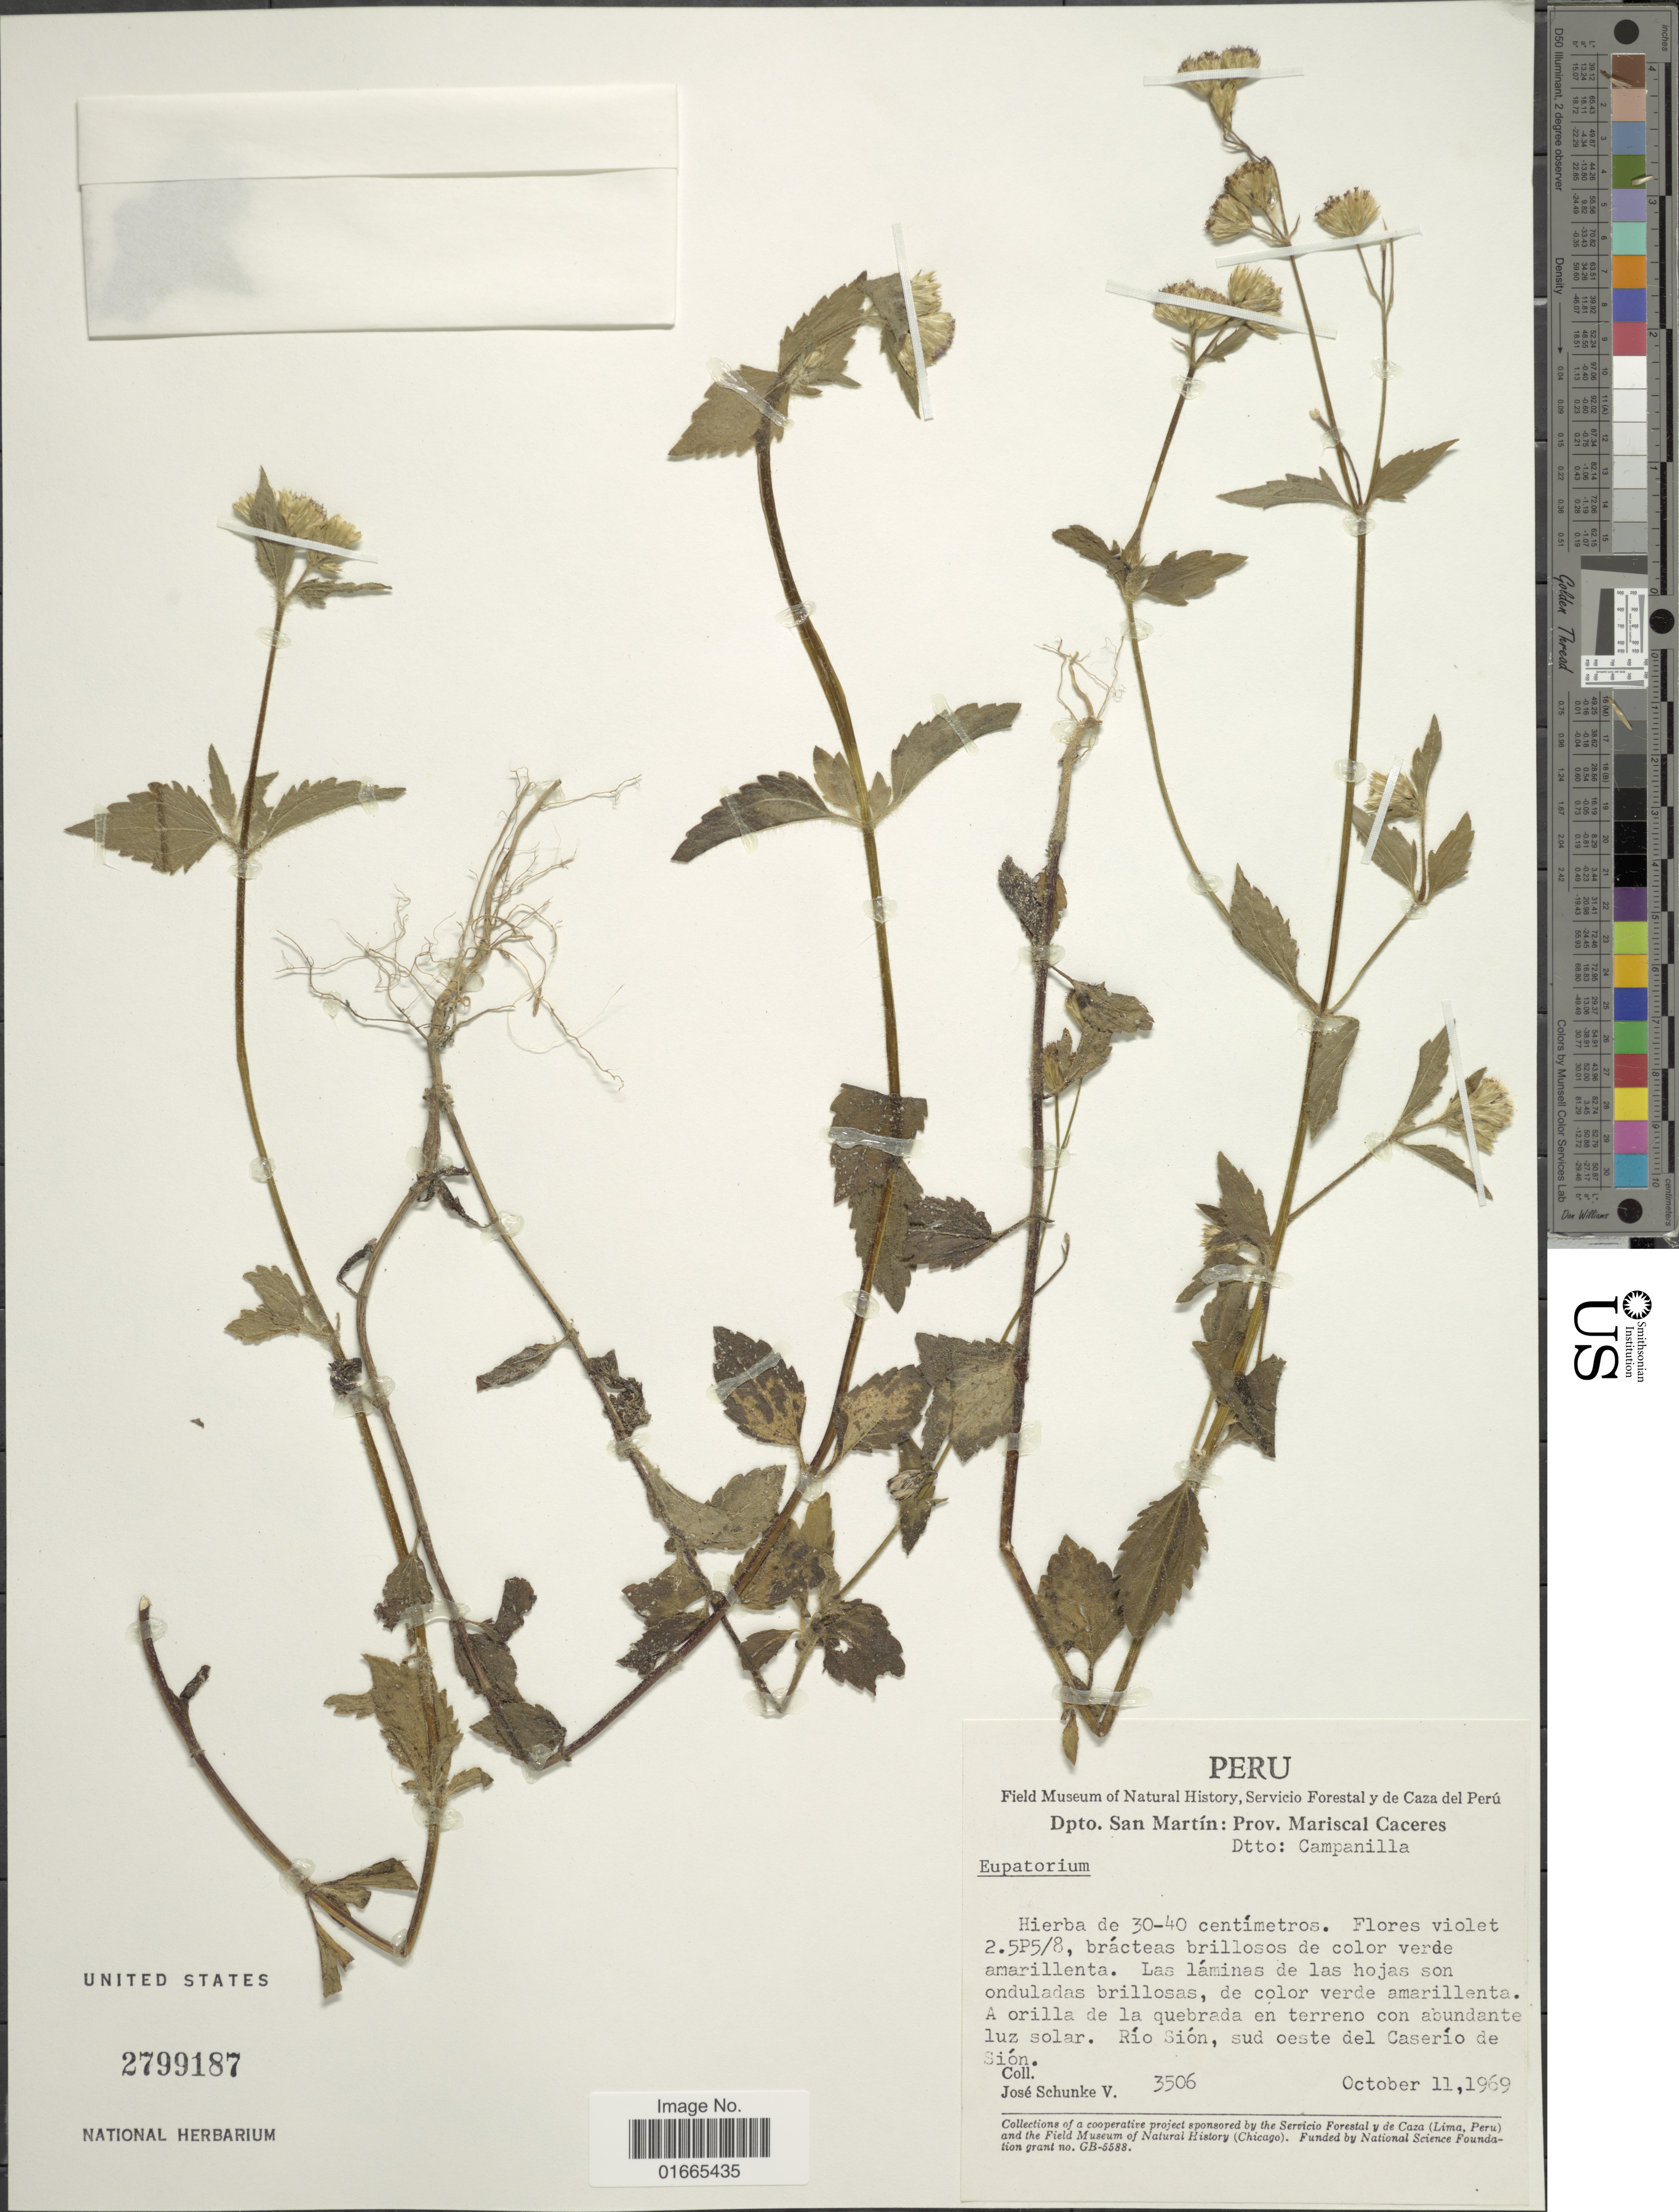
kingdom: Plantae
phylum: Tracheophyta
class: Magnoliopsida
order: Asterales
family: Asteraceae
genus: Praxelis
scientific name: Praxelis clematidea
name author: (Griseb.) R.M. King & H. Rob.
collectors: J. Schunke Vigo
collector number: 3506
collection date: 1969-10-11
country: Peru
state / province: San Martín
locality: Depto. San Martín: Prov. Mariscal Caceres. Dtto: Campanilla. Río Sión, sud oeste del Caserió de Sión.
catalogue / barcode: US 2799187